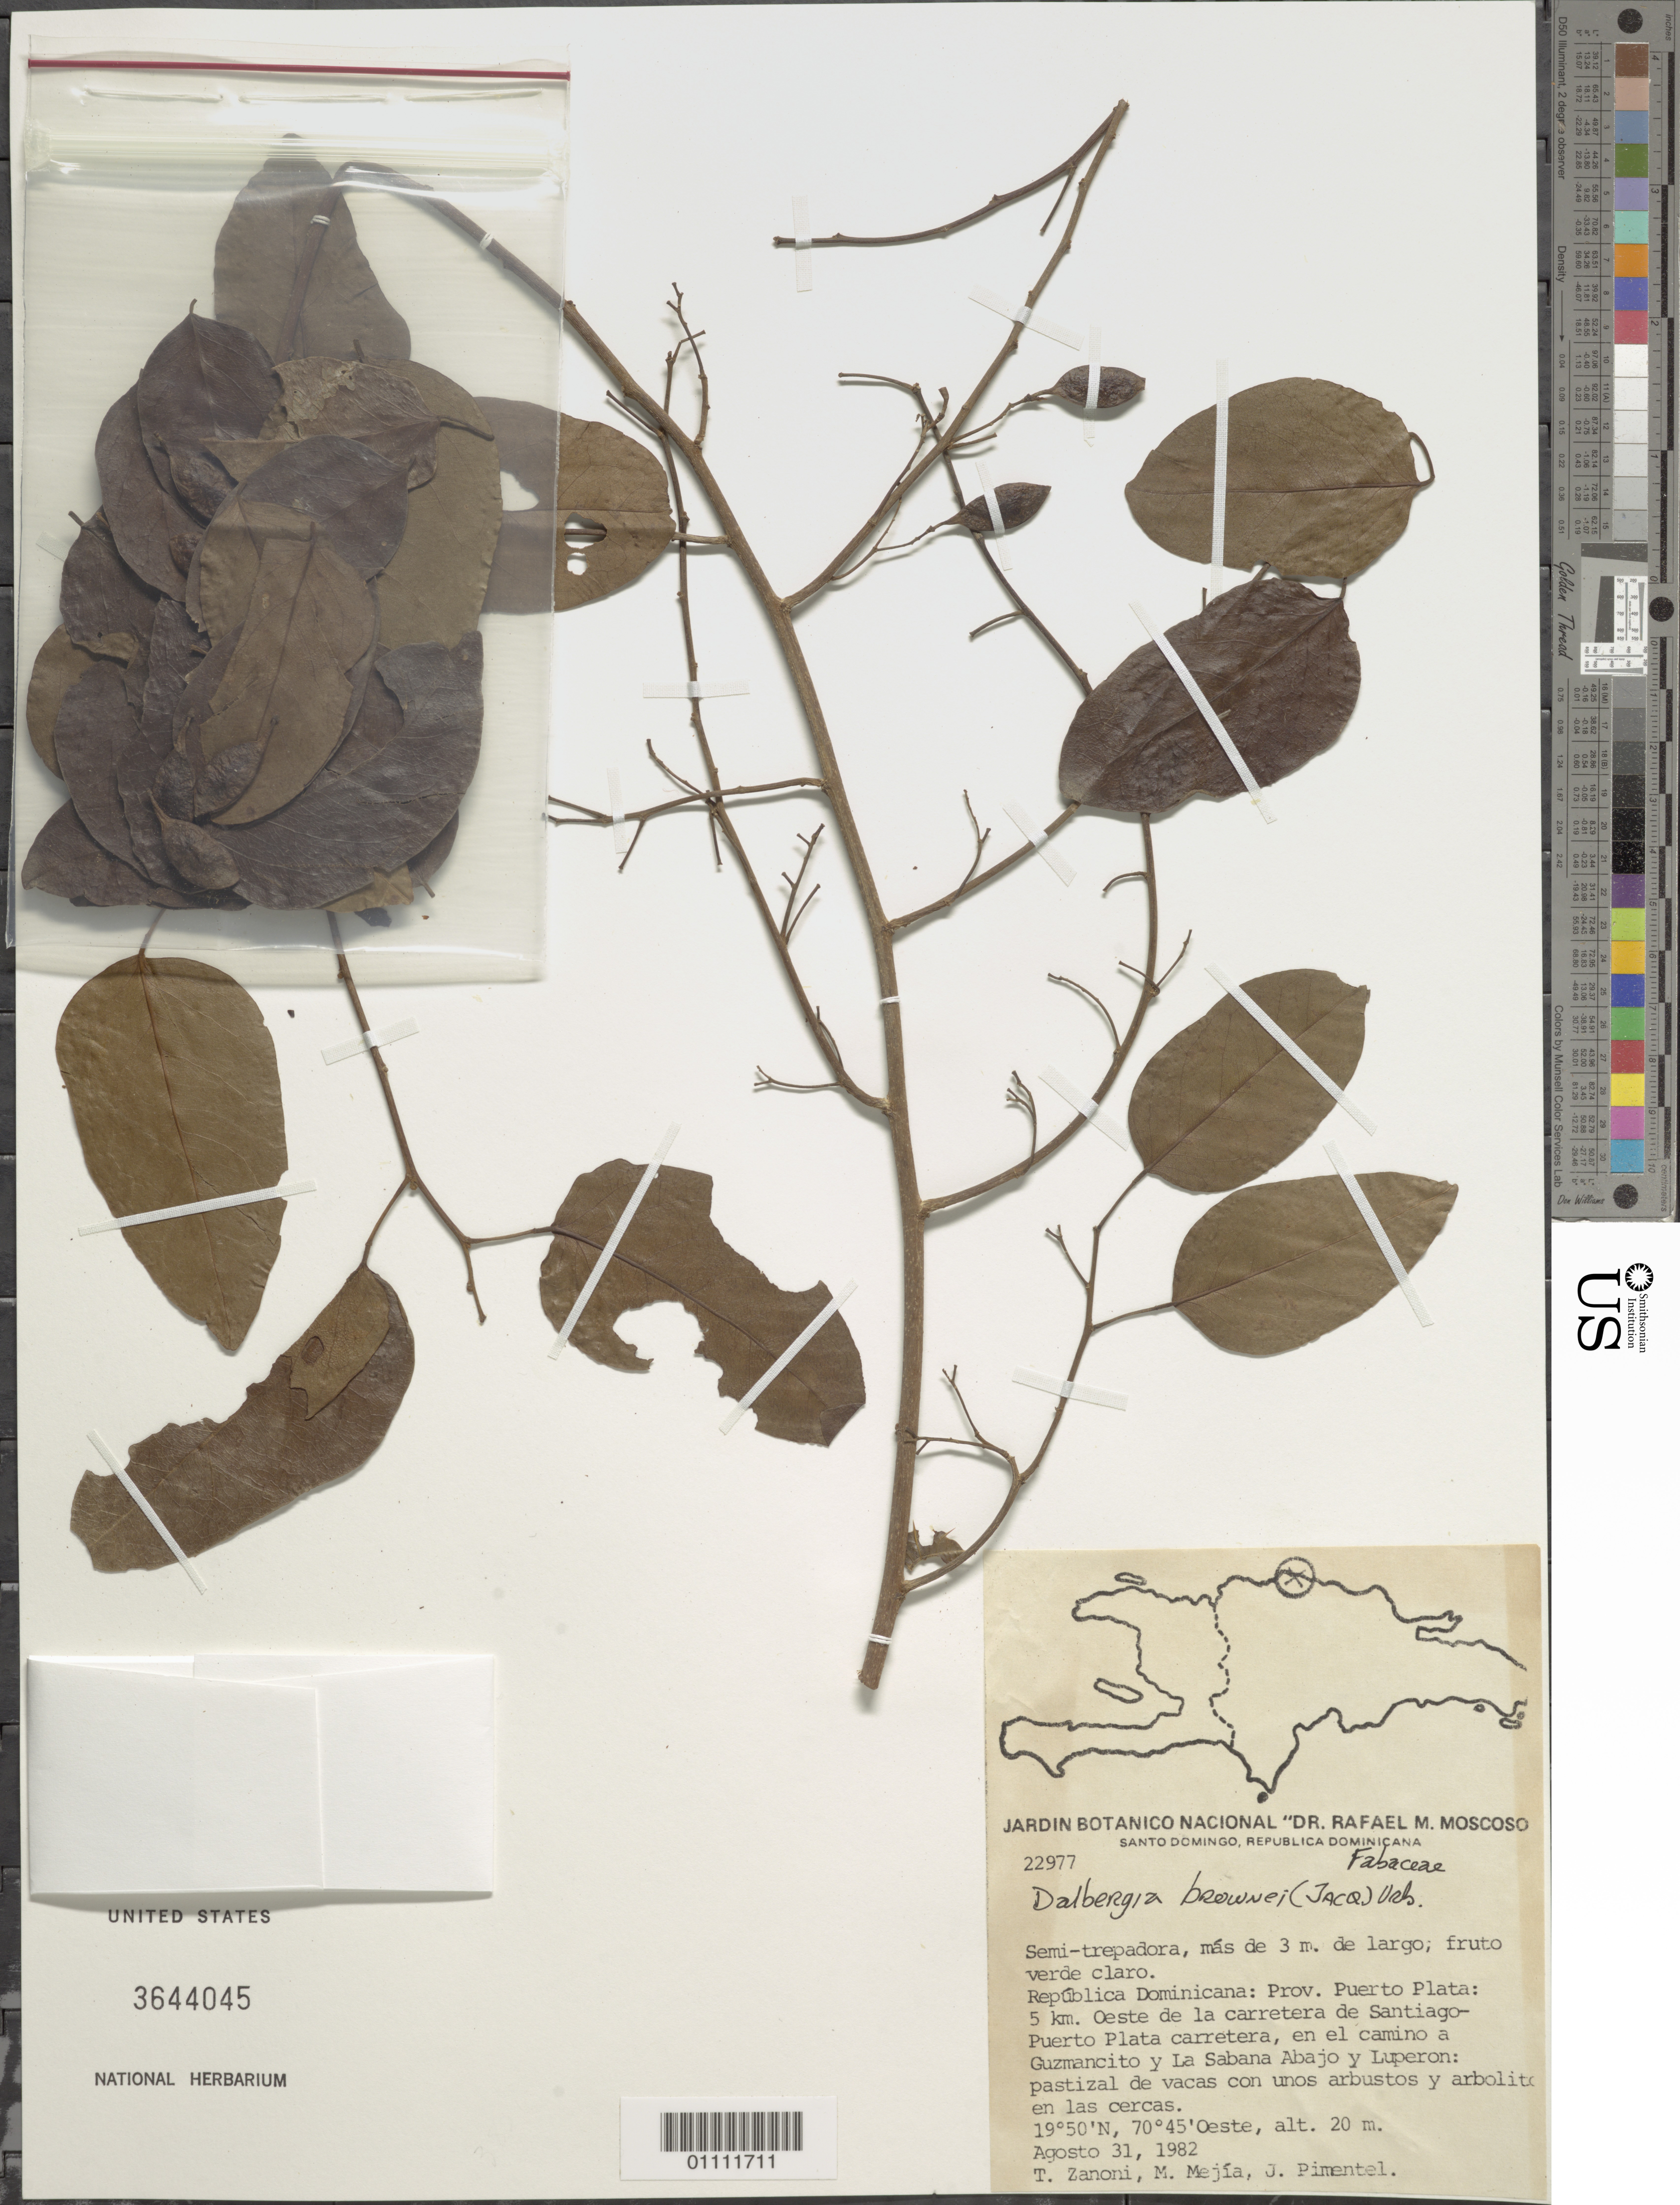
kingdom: Plantae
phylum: Tracheophyta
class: Magnoliopsida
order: Fabales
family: Fabaceae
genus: Dalbergia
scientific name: Dalbergia brownei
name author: (Jacq.) Schinz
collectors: T. A. Zanoni, M. Mejia & J. Pimentel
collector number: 22977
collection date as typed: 31 Aug 1982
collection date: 1982-08-31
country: Dominican Republic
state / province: Puerto Plata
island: Hispaniola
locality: Santiago-Puerto Plata carretera, 5 km oeste de la carretera, en el camino a Guzmancito y La Sabana Abajo y Luperon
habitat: Pastizal de vacas con unos arbustos y arbolito en las cercas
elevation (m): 20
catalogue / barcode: US 3644045